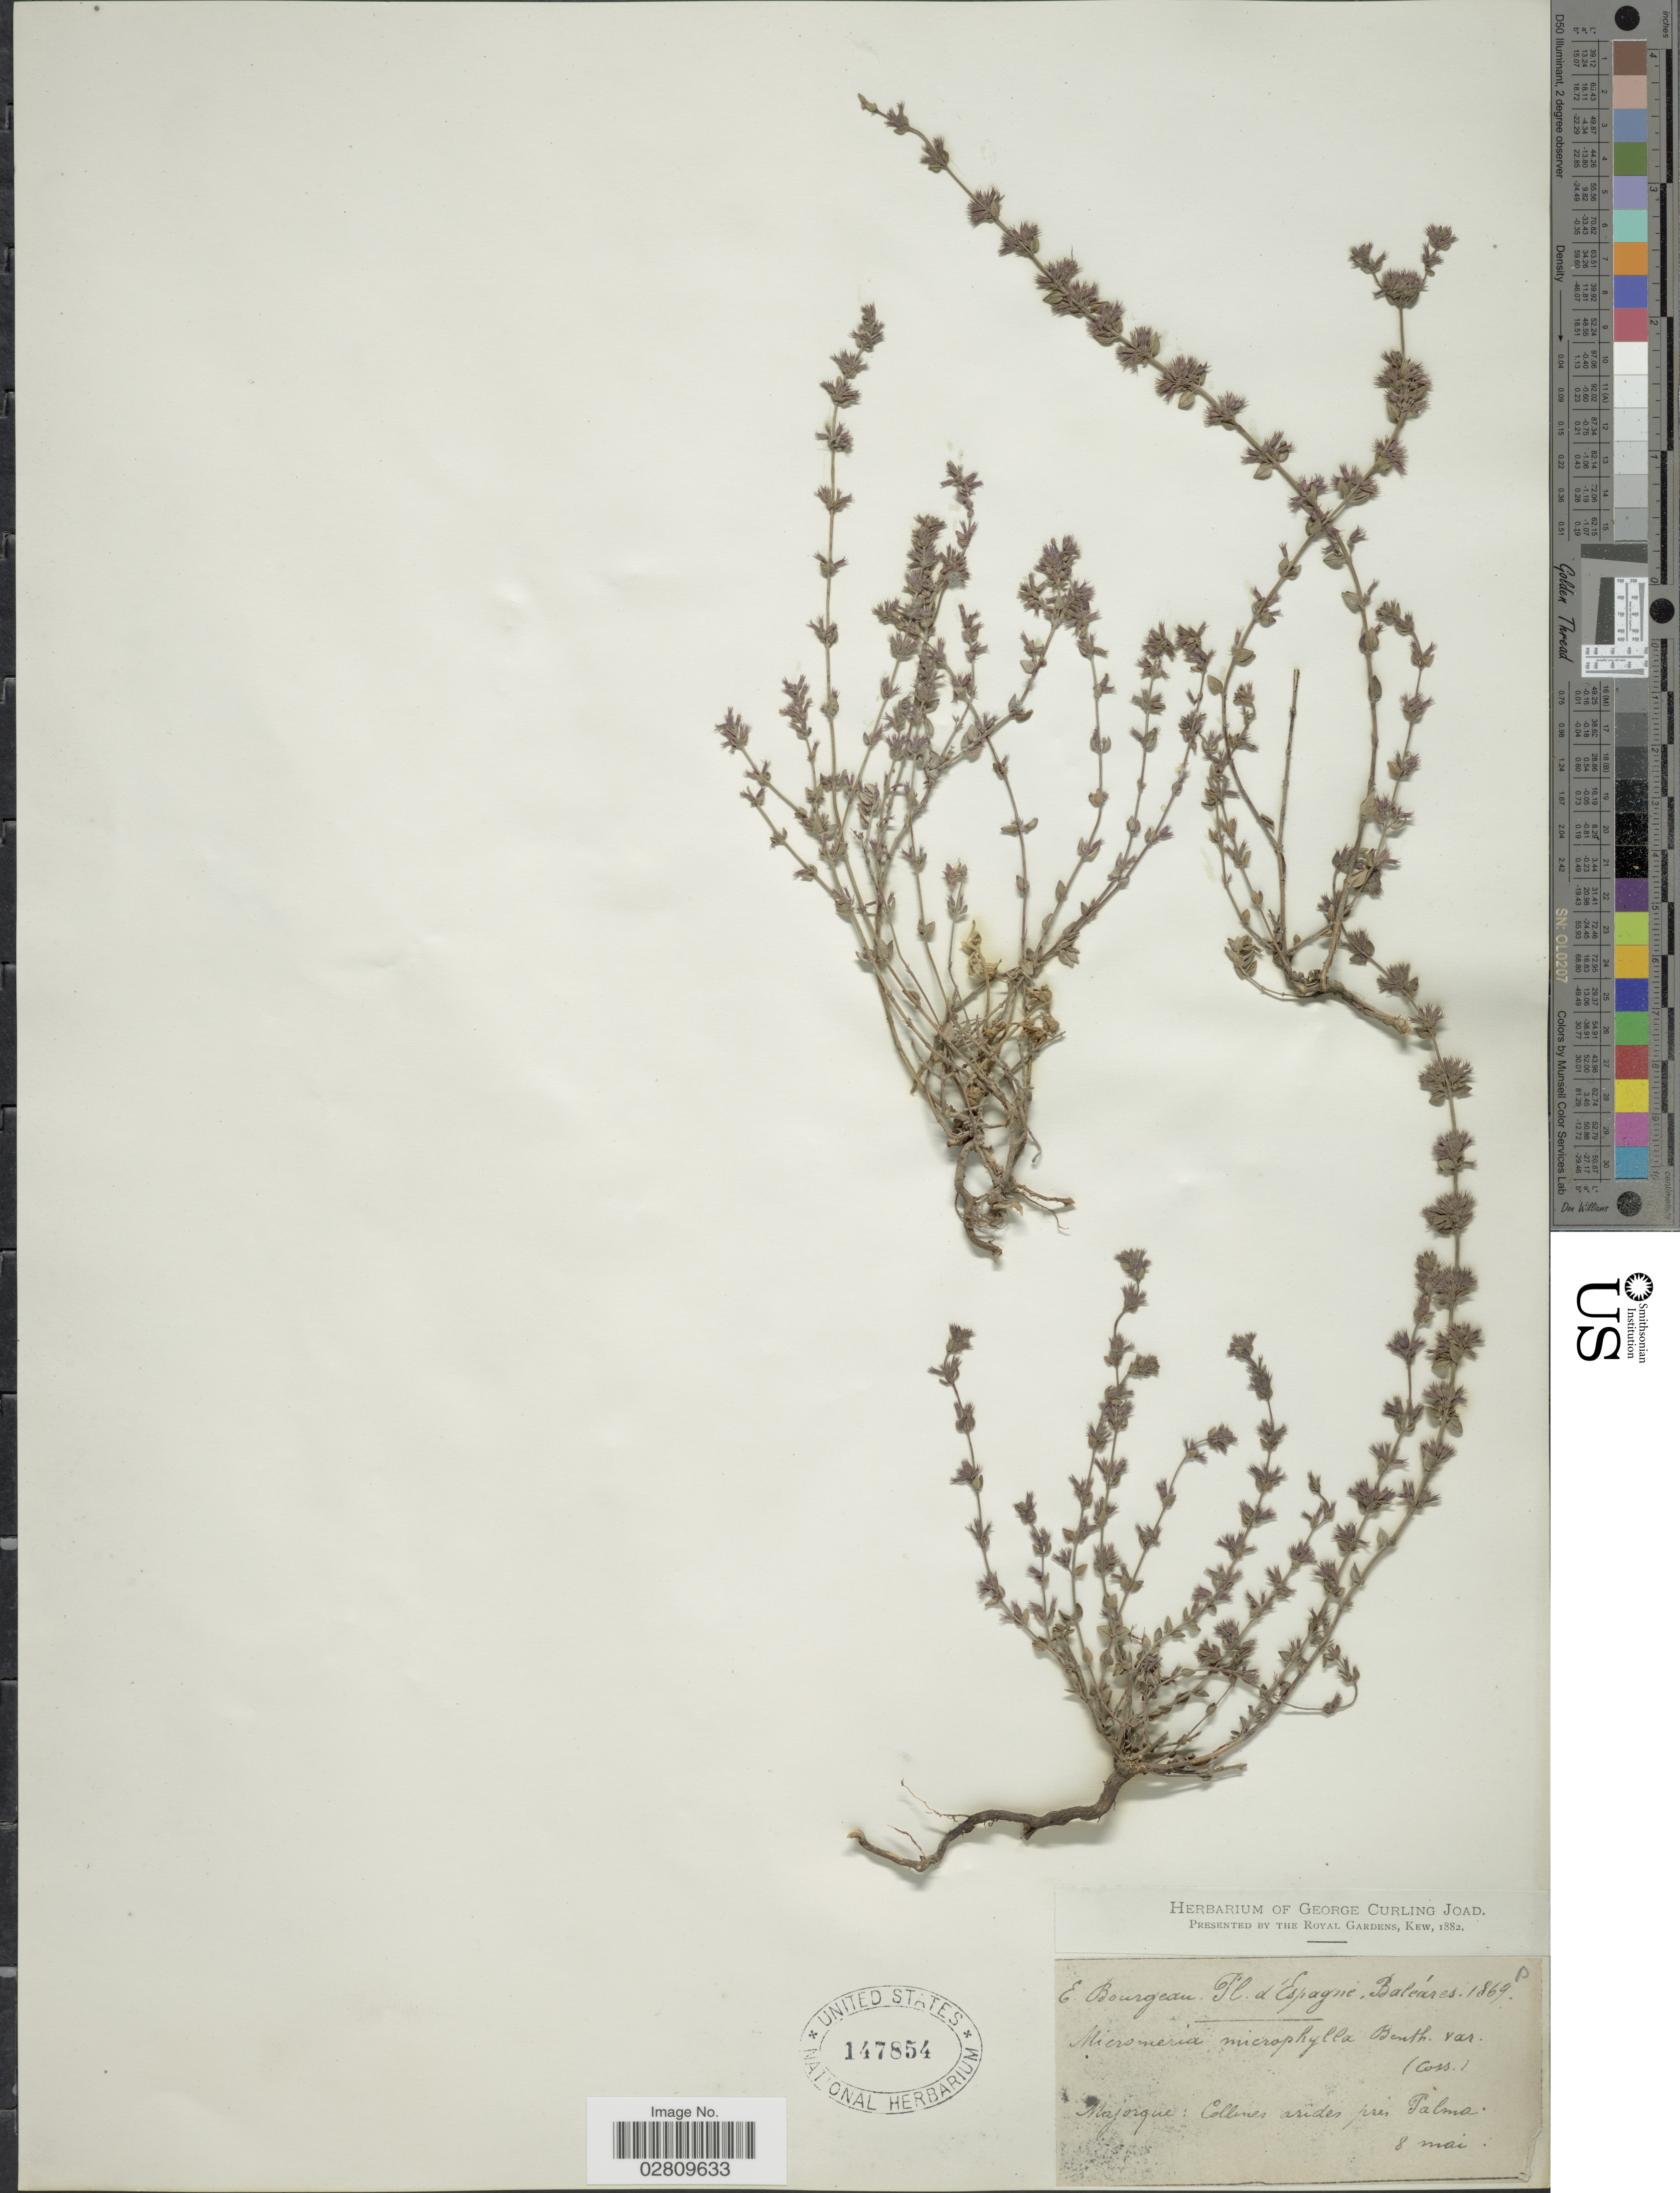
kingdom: Plantae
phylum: Tracheophyta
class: Magnoliopsida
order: Lamiales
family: Lamiaceae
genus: Micromeria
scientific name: Micromeria microphylla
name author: (d'Urv.) Benth.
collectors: E. Bourgeau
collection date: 1869-05-08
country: Spain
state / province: Islas Baleares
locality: Espagne, Baléares. Majorque: Collines arides près Palma.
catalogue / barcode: US 147854